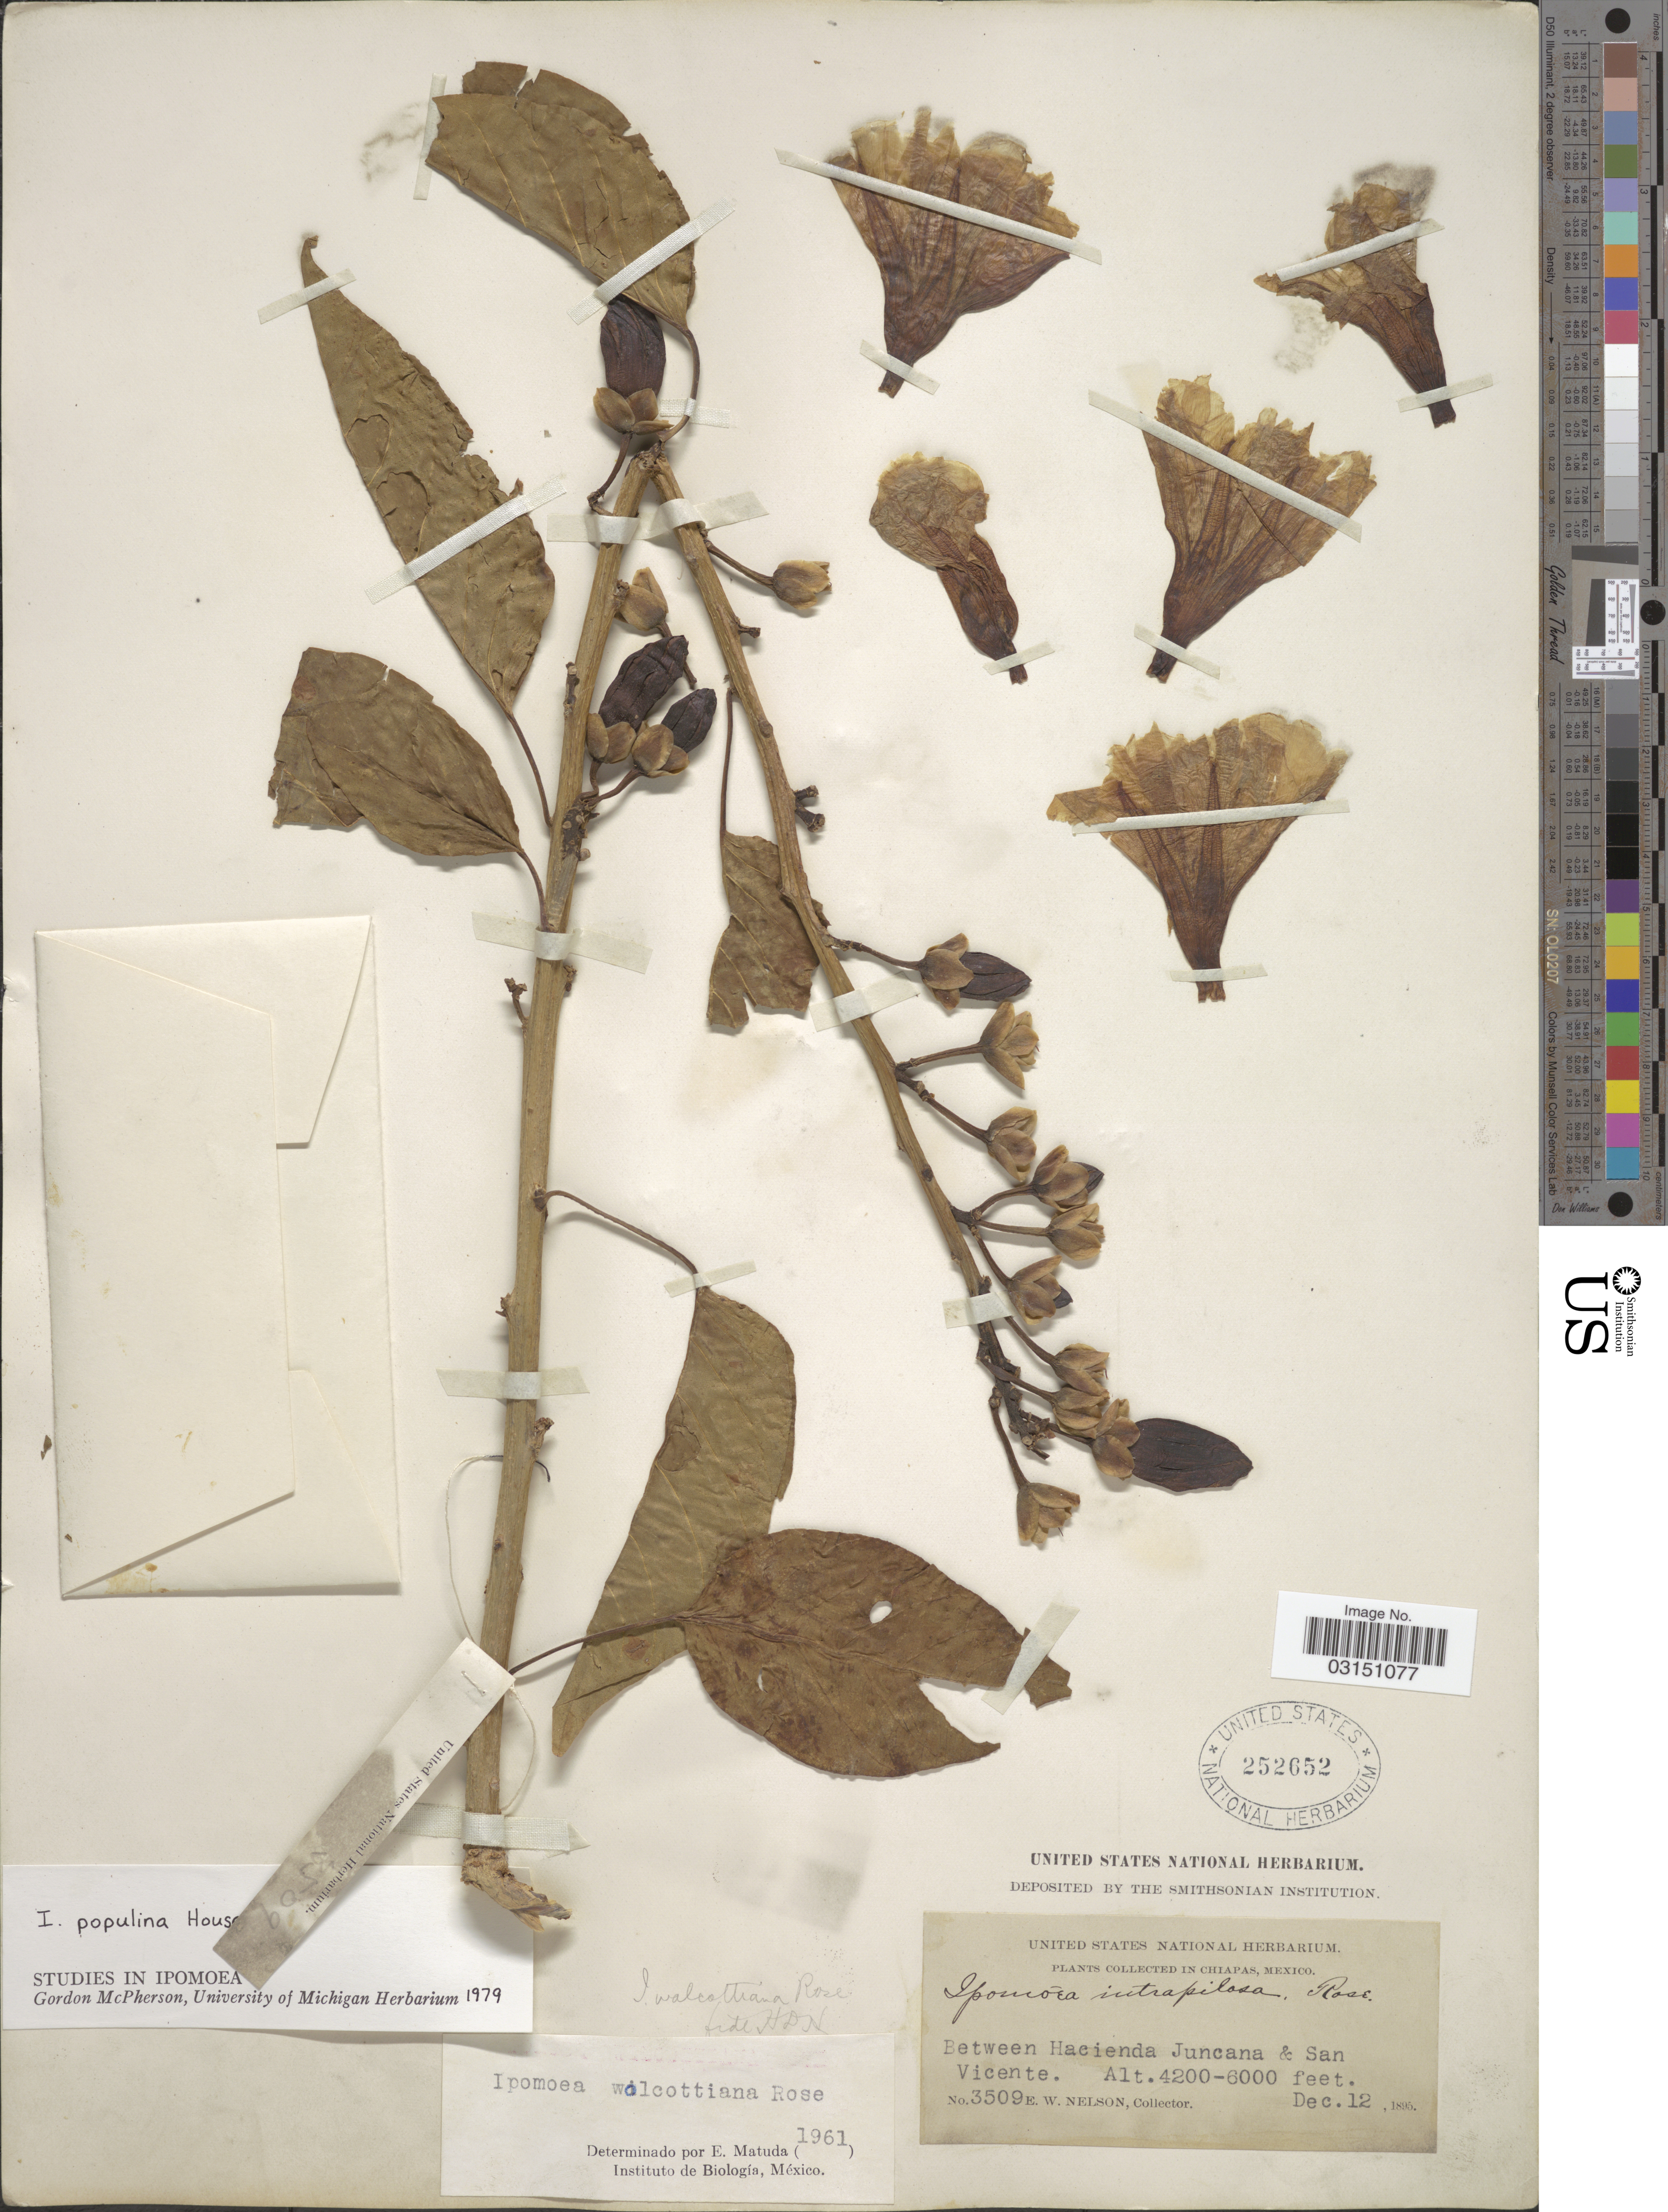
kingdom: Plantae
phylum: Tracheophyta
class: Magnoliopsida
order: Solanales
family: Convolvulaceae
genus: Ipomoea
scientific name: Ipomoea populina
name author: House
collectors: E. W. Nelson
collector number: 3509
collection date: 1895-12-12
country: Mexico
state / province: Chiapas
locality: Between Hacienda Juncana & San Vicente.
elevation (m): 1280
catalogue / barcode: US 252652